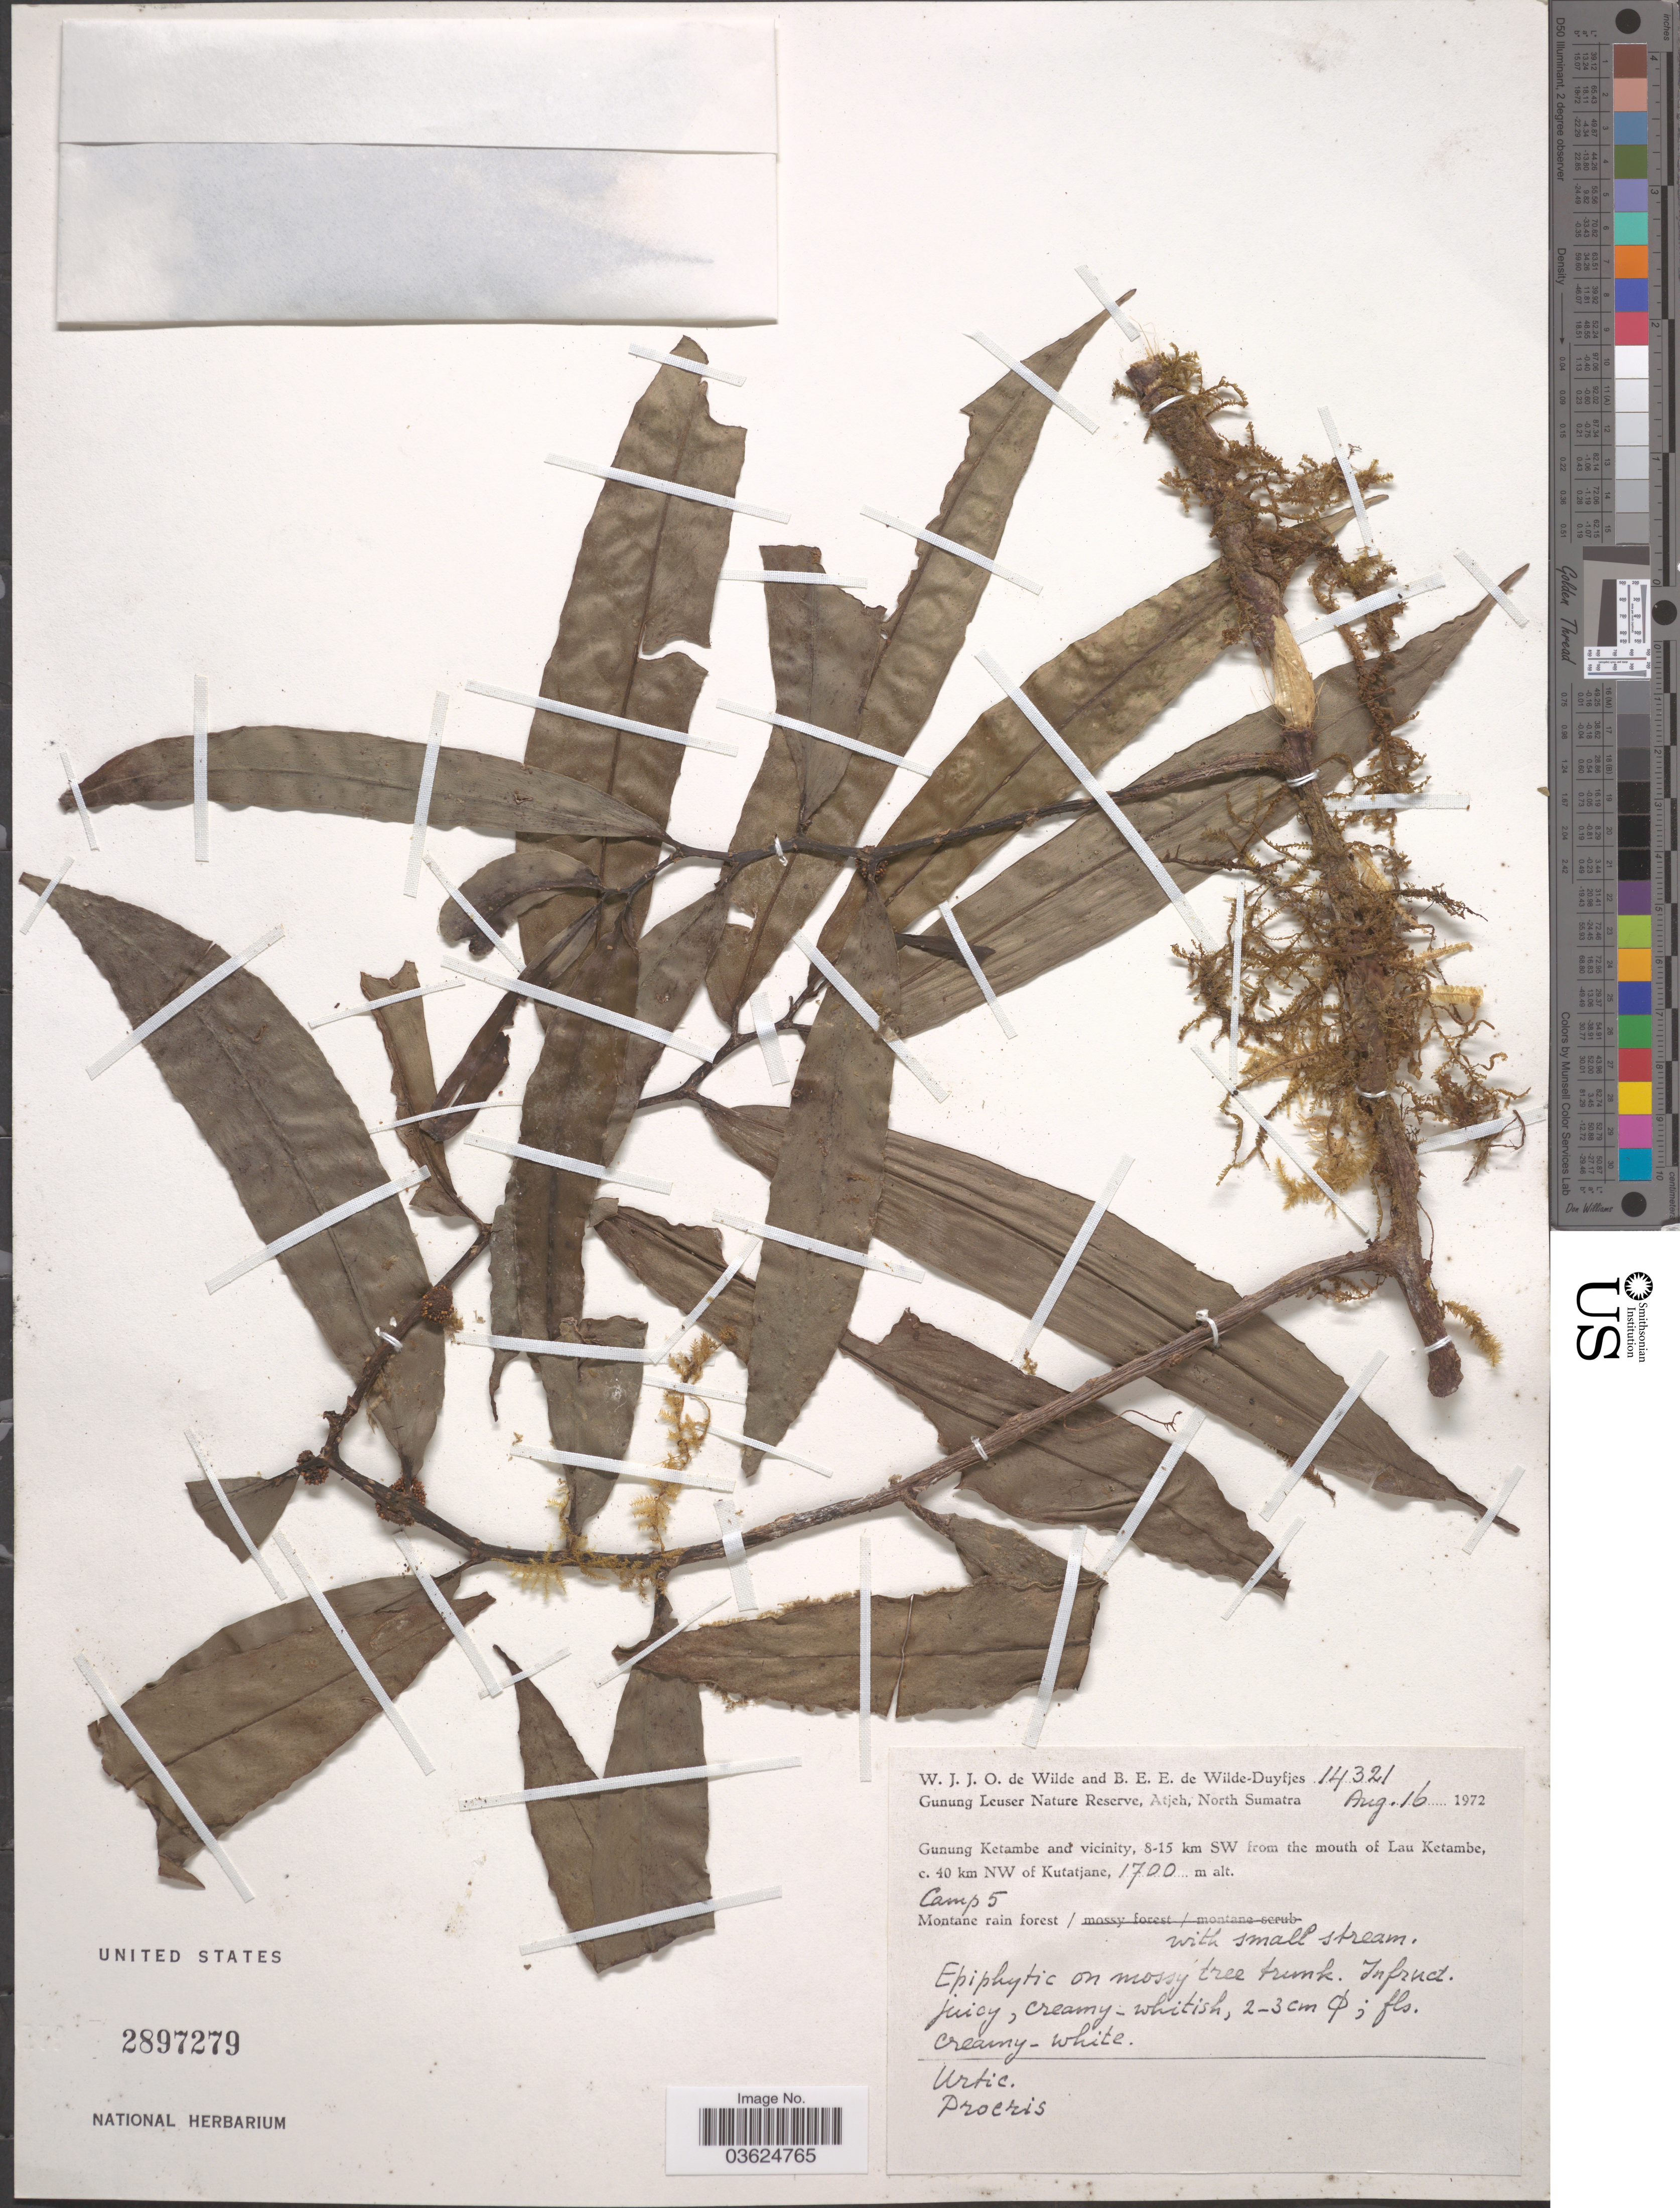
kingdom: Plantae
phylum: Tracheophyta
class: Magnoliopsida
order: Rosales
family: Urticaceae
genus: Procris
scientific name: Procris sp.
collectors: W. J. de Wilde & B. E. de Wilde-Duyfjes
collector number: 14321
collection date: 1972-08-16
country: Indonesia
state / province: Sumatra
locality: Gunung Leuser Nature Reserve, Atjeh, North Sumatra. Gunung Ketambe and vicinity, 8-15 km SW from the mouth of Lau Ketambe, c. 40 km NW of Kutatjane. Camp 5.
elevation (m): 1700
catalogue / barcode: US 2897279